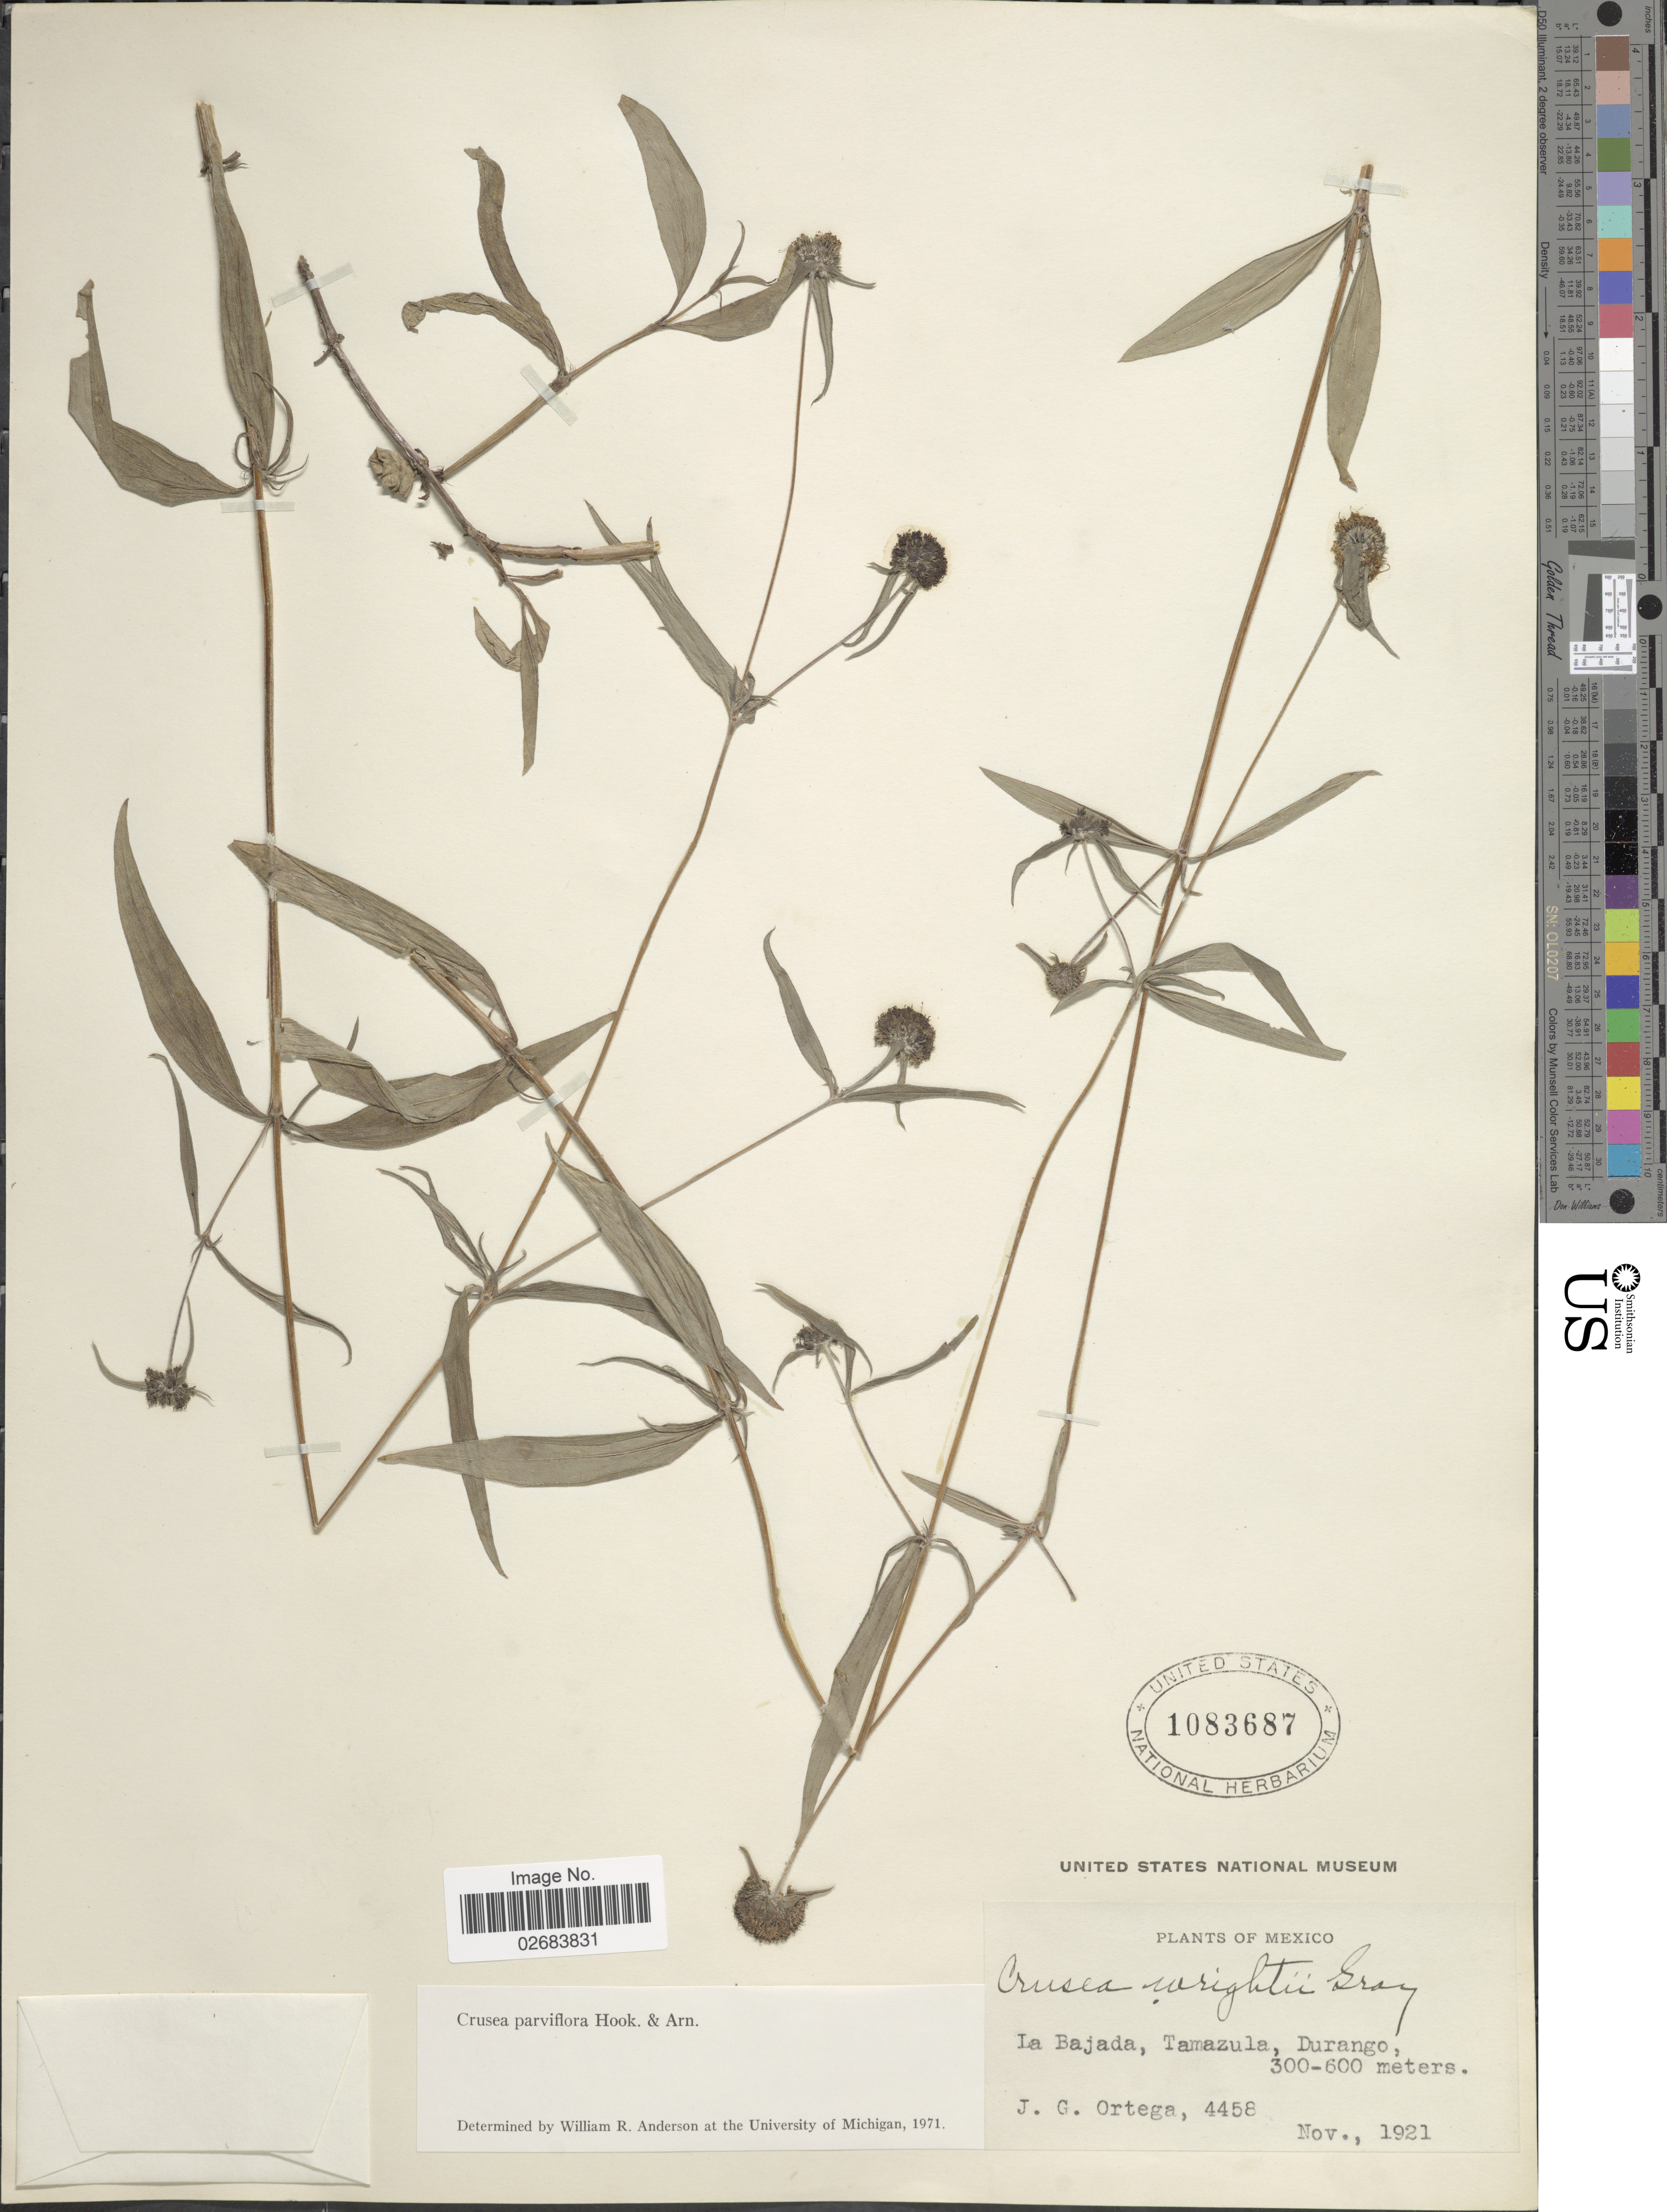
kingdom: Plantae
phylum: Tracheophyta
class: Magnoliopsida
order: Gentianales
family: Rubiaceae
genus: Crusea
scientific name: Crusea parviflora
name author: Hook. & Arn.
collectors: J. Ortega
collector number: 4458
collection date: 1921-11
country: Mexico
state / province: Durango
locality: La Bajada, Tamazula.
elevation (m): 300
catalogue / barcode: US 1083687